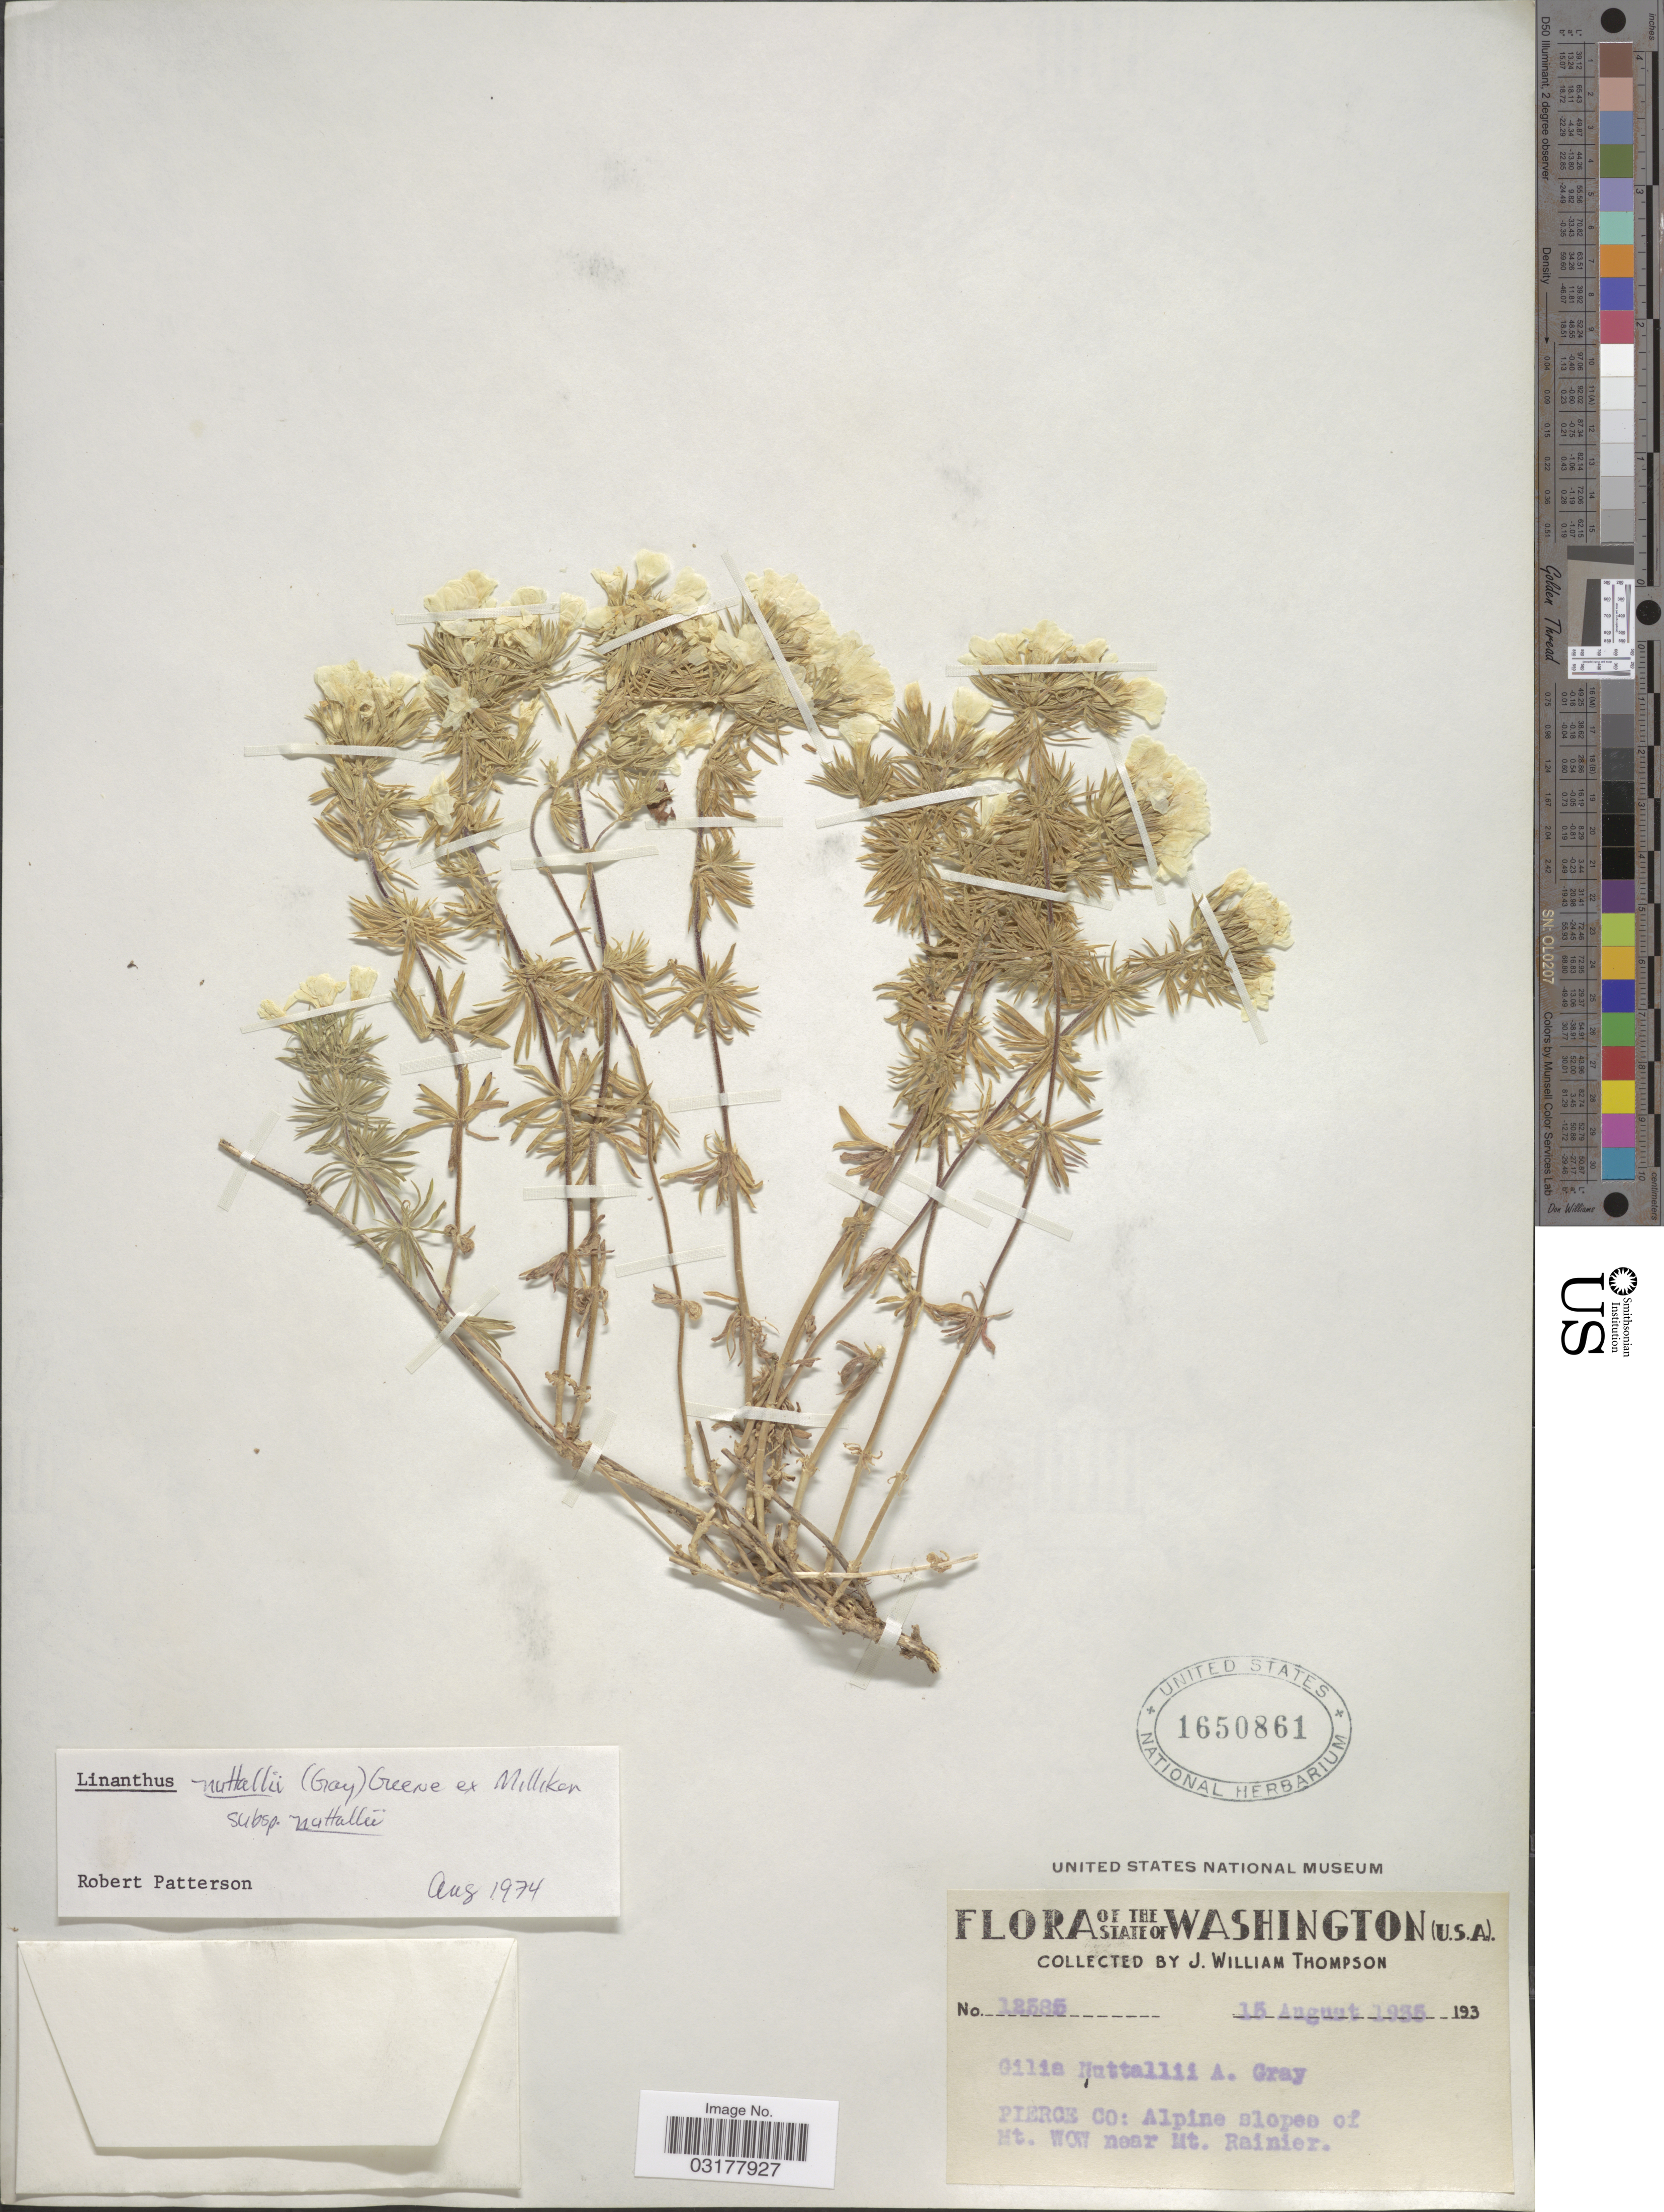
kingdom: Plantae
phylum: Tracheophyta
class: Magnoliopsida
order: Ericales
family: Polemoniaceae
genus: Leptosiphon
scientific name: Leptosiphon nuttallii subsp. nuttallii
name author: (A. Gray) J.M. Porter & L.A. Johnson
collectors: J. W. Thompson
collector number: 12385*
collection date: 1935-08-15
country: United States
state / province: Washington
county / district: Pierce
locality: Pierce Co: Alpine slopes of Mt. Wow near Mt. Rainier.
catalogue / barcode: US 1650861